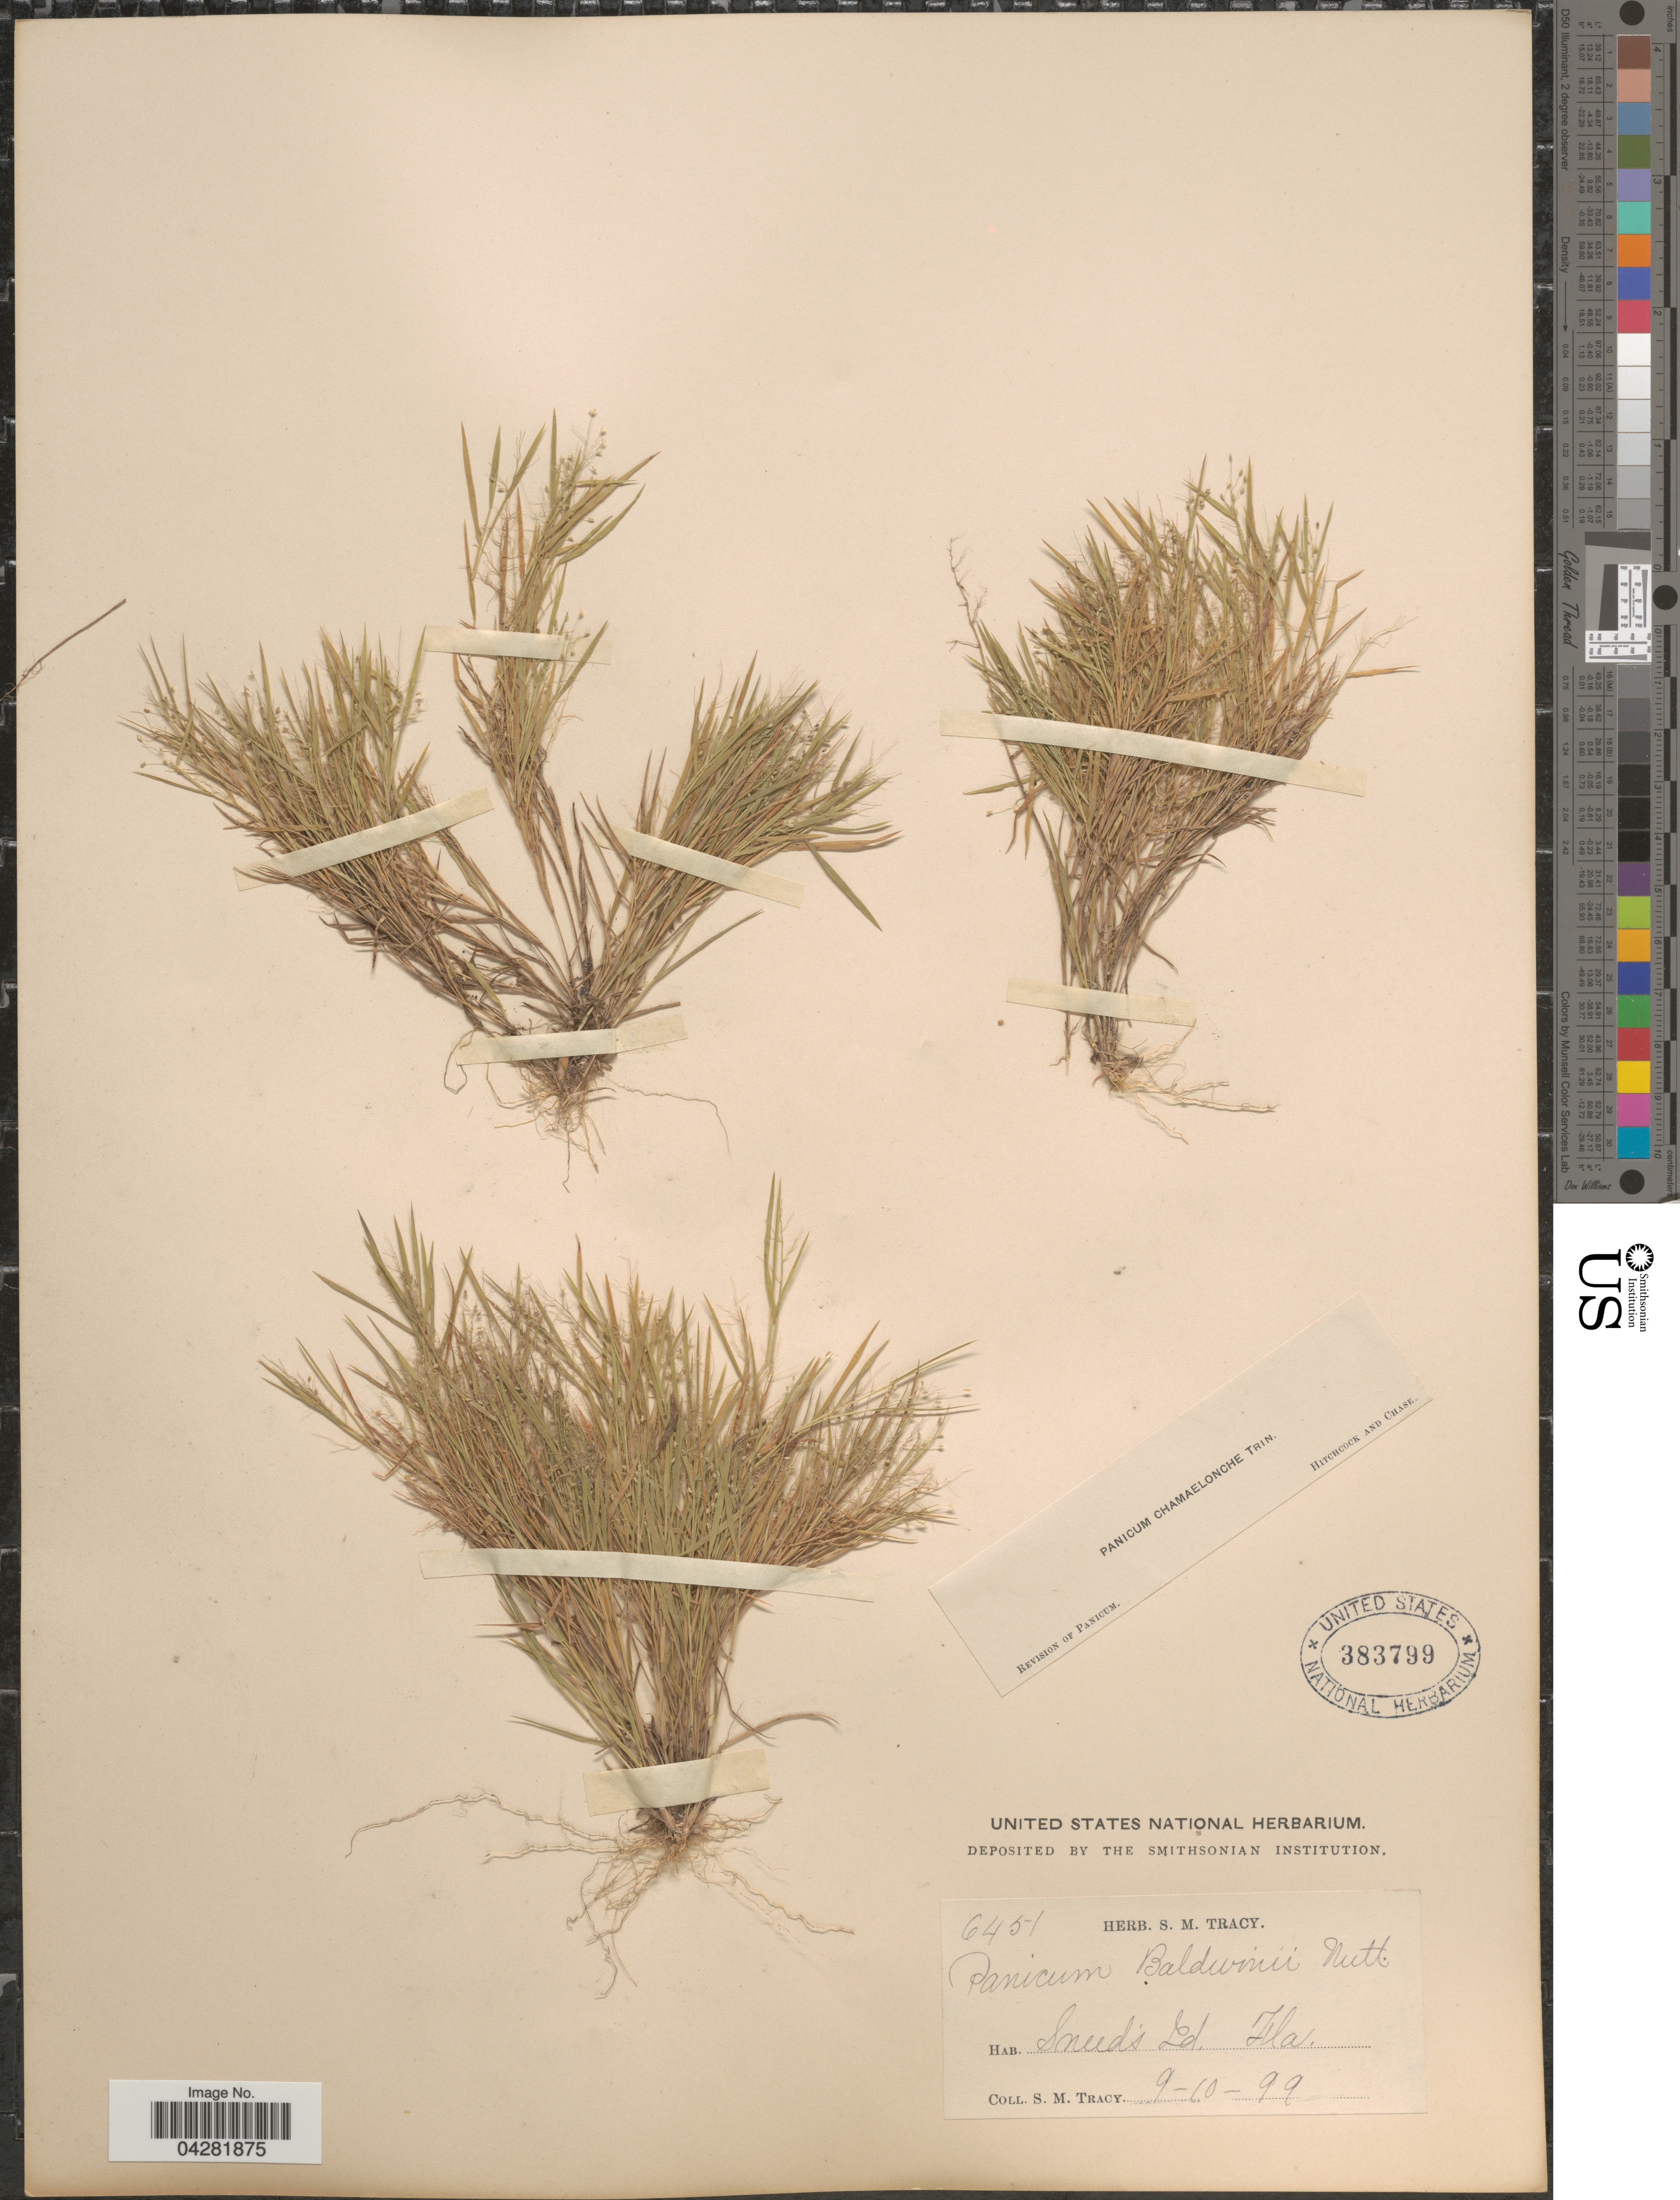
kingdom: Plantae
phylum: Tracheophyta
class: Liliopsida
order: Poales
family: Poaceae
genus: Dichanthelium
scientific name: Dichanthelium ensifolium var. ensifolium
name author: (Baldwin ex Elliot) Gould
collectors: S. M. Tracy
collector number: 6451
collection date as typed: Transcribed d/m/y: 10/9/99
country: United States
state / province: Florida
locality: Sneed's Id.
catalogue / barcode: US 383799